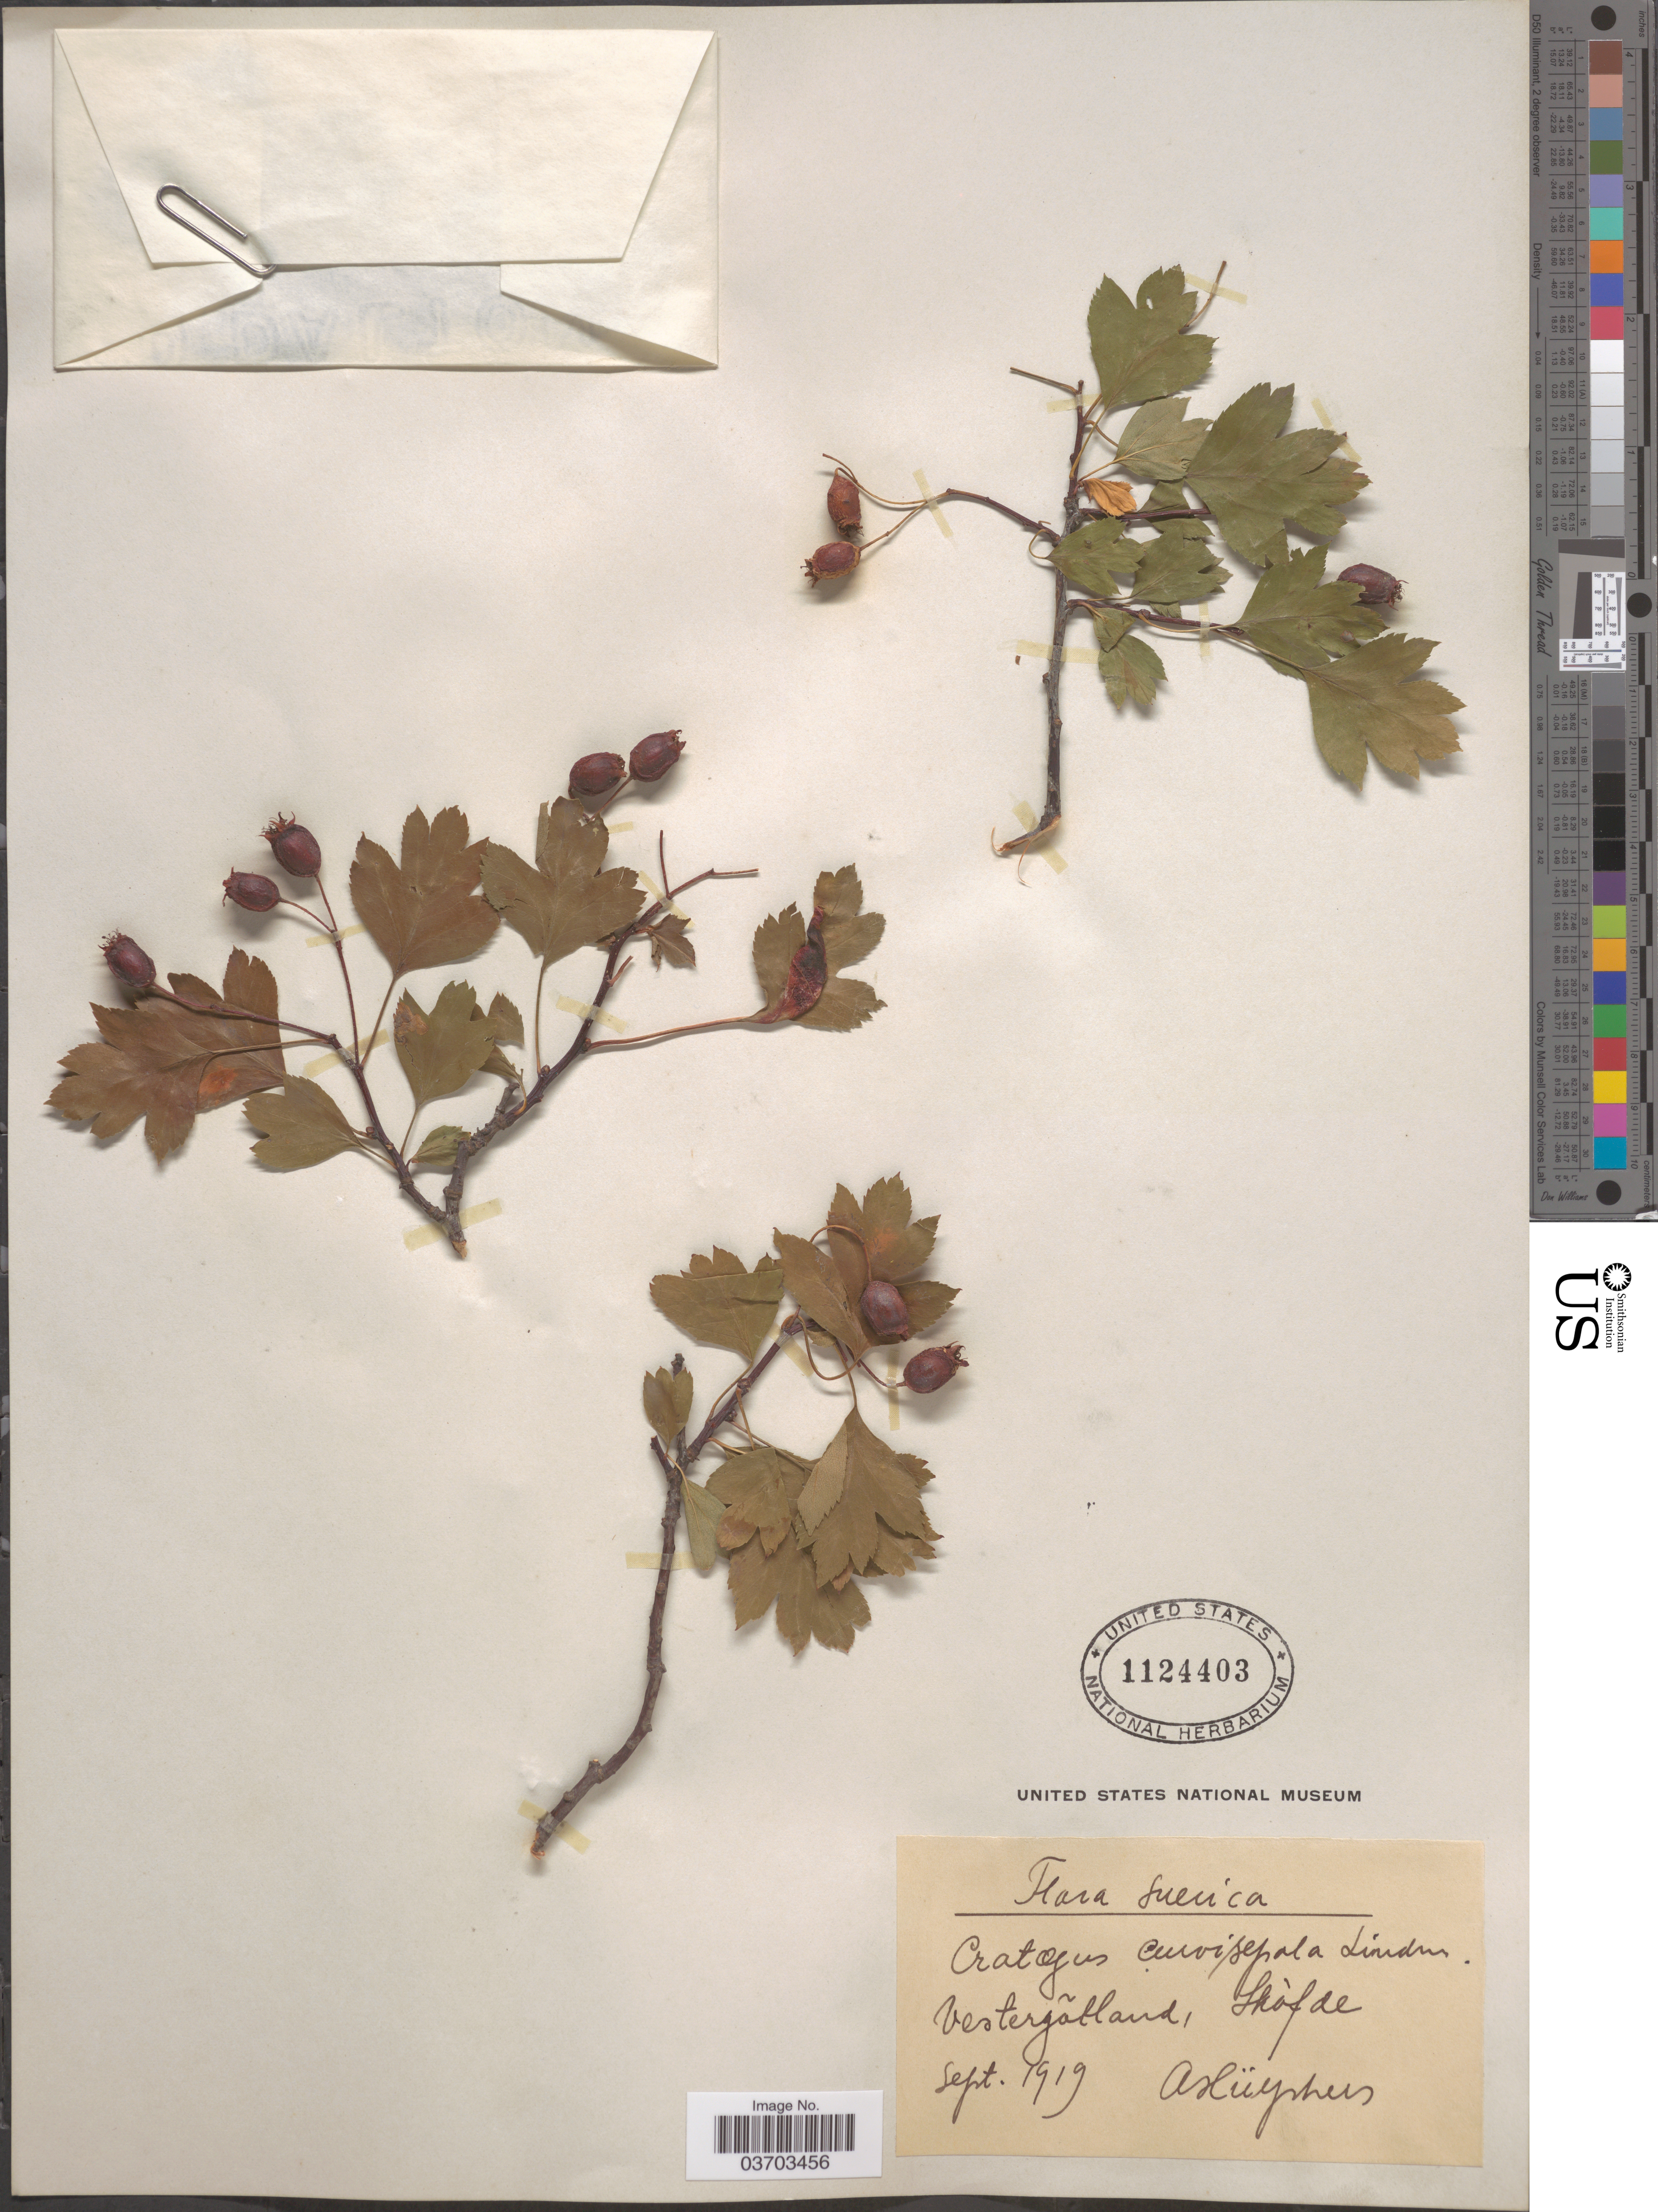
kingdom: Plantae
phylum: Tracheophyta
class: Magnoliopsida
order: Rosales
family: Rosaceae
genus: Crataegus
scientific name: Crataegus rhipidophylla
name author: Gand.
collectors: A. Hülphers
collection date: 1919-09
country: Sweden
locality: Suecica. Vestergãlland, Skòfde.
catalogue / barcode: US 1124403